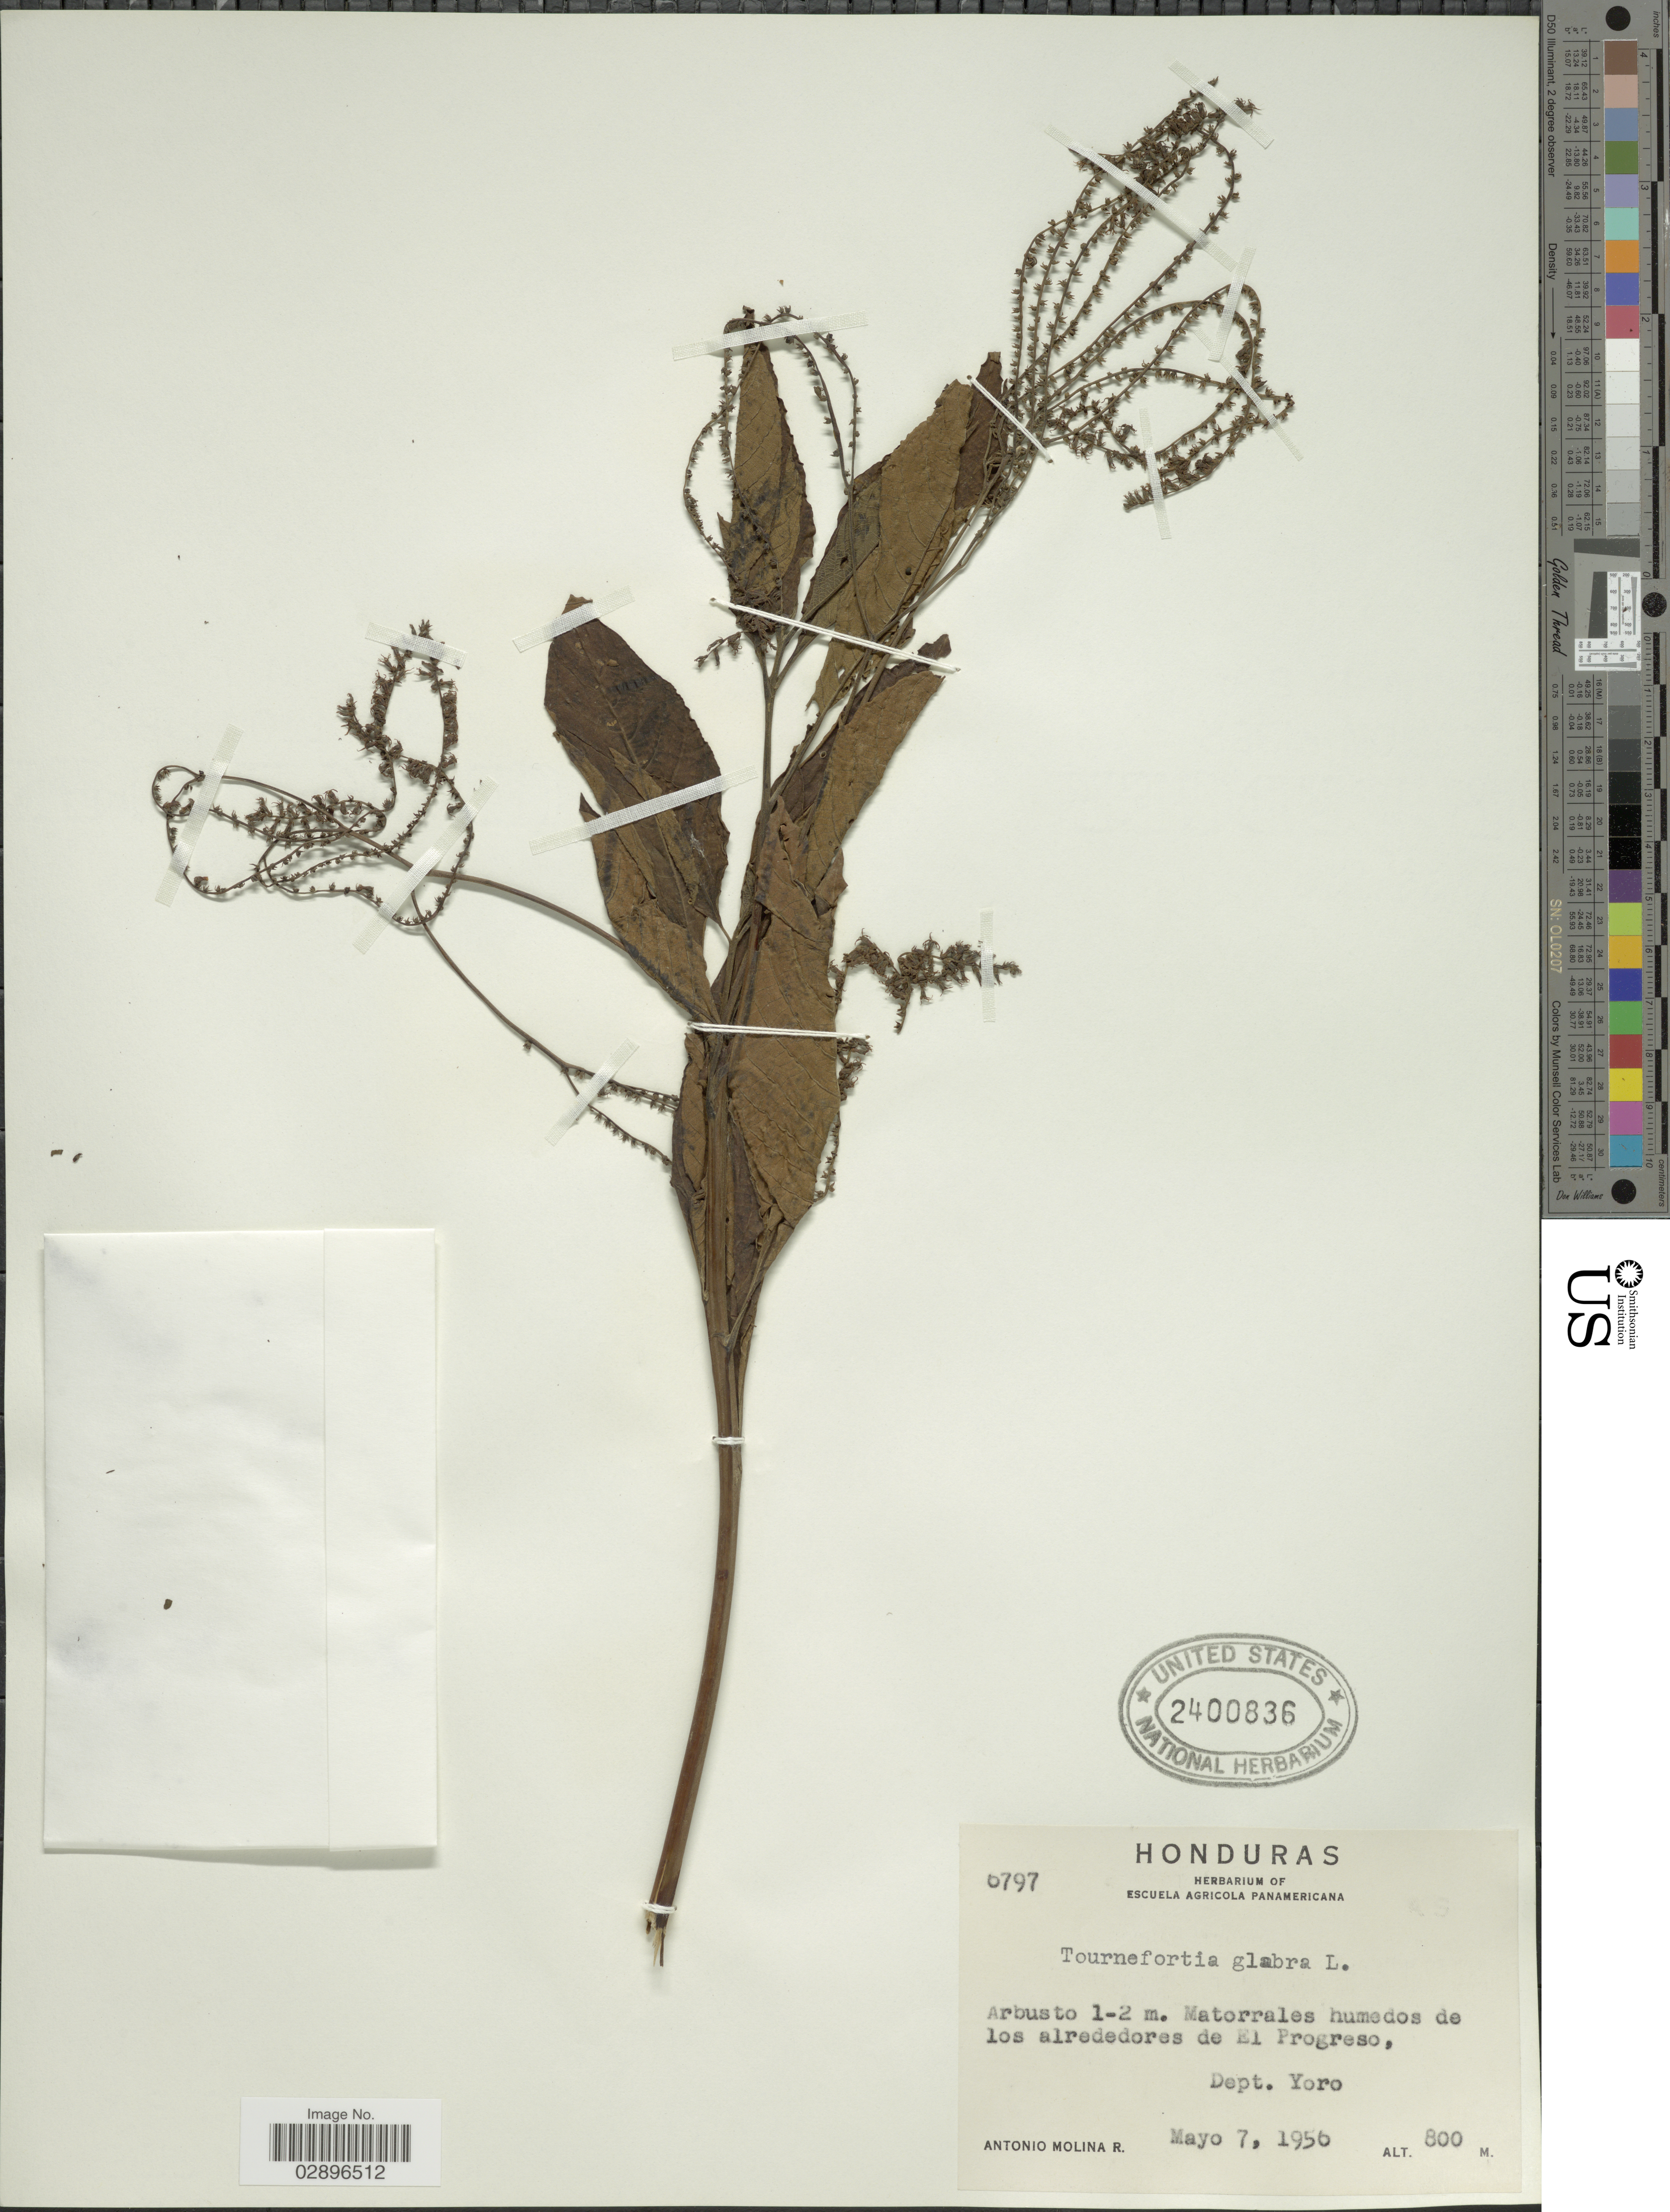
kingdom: Plantae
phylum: Tracheophyta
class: Magnoliopsida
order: Boraginales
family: Heliotropiaceae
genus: Tournefortia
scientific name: Tournefortia glabra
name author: L.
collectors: A. Molina R.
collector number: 6797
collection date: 1956-05-07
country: Honduras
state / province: Yoro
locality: Matorrales humedos de los alrededores de El Progreso, Dept. Yoro.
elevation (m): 800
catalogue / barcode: US 2400836